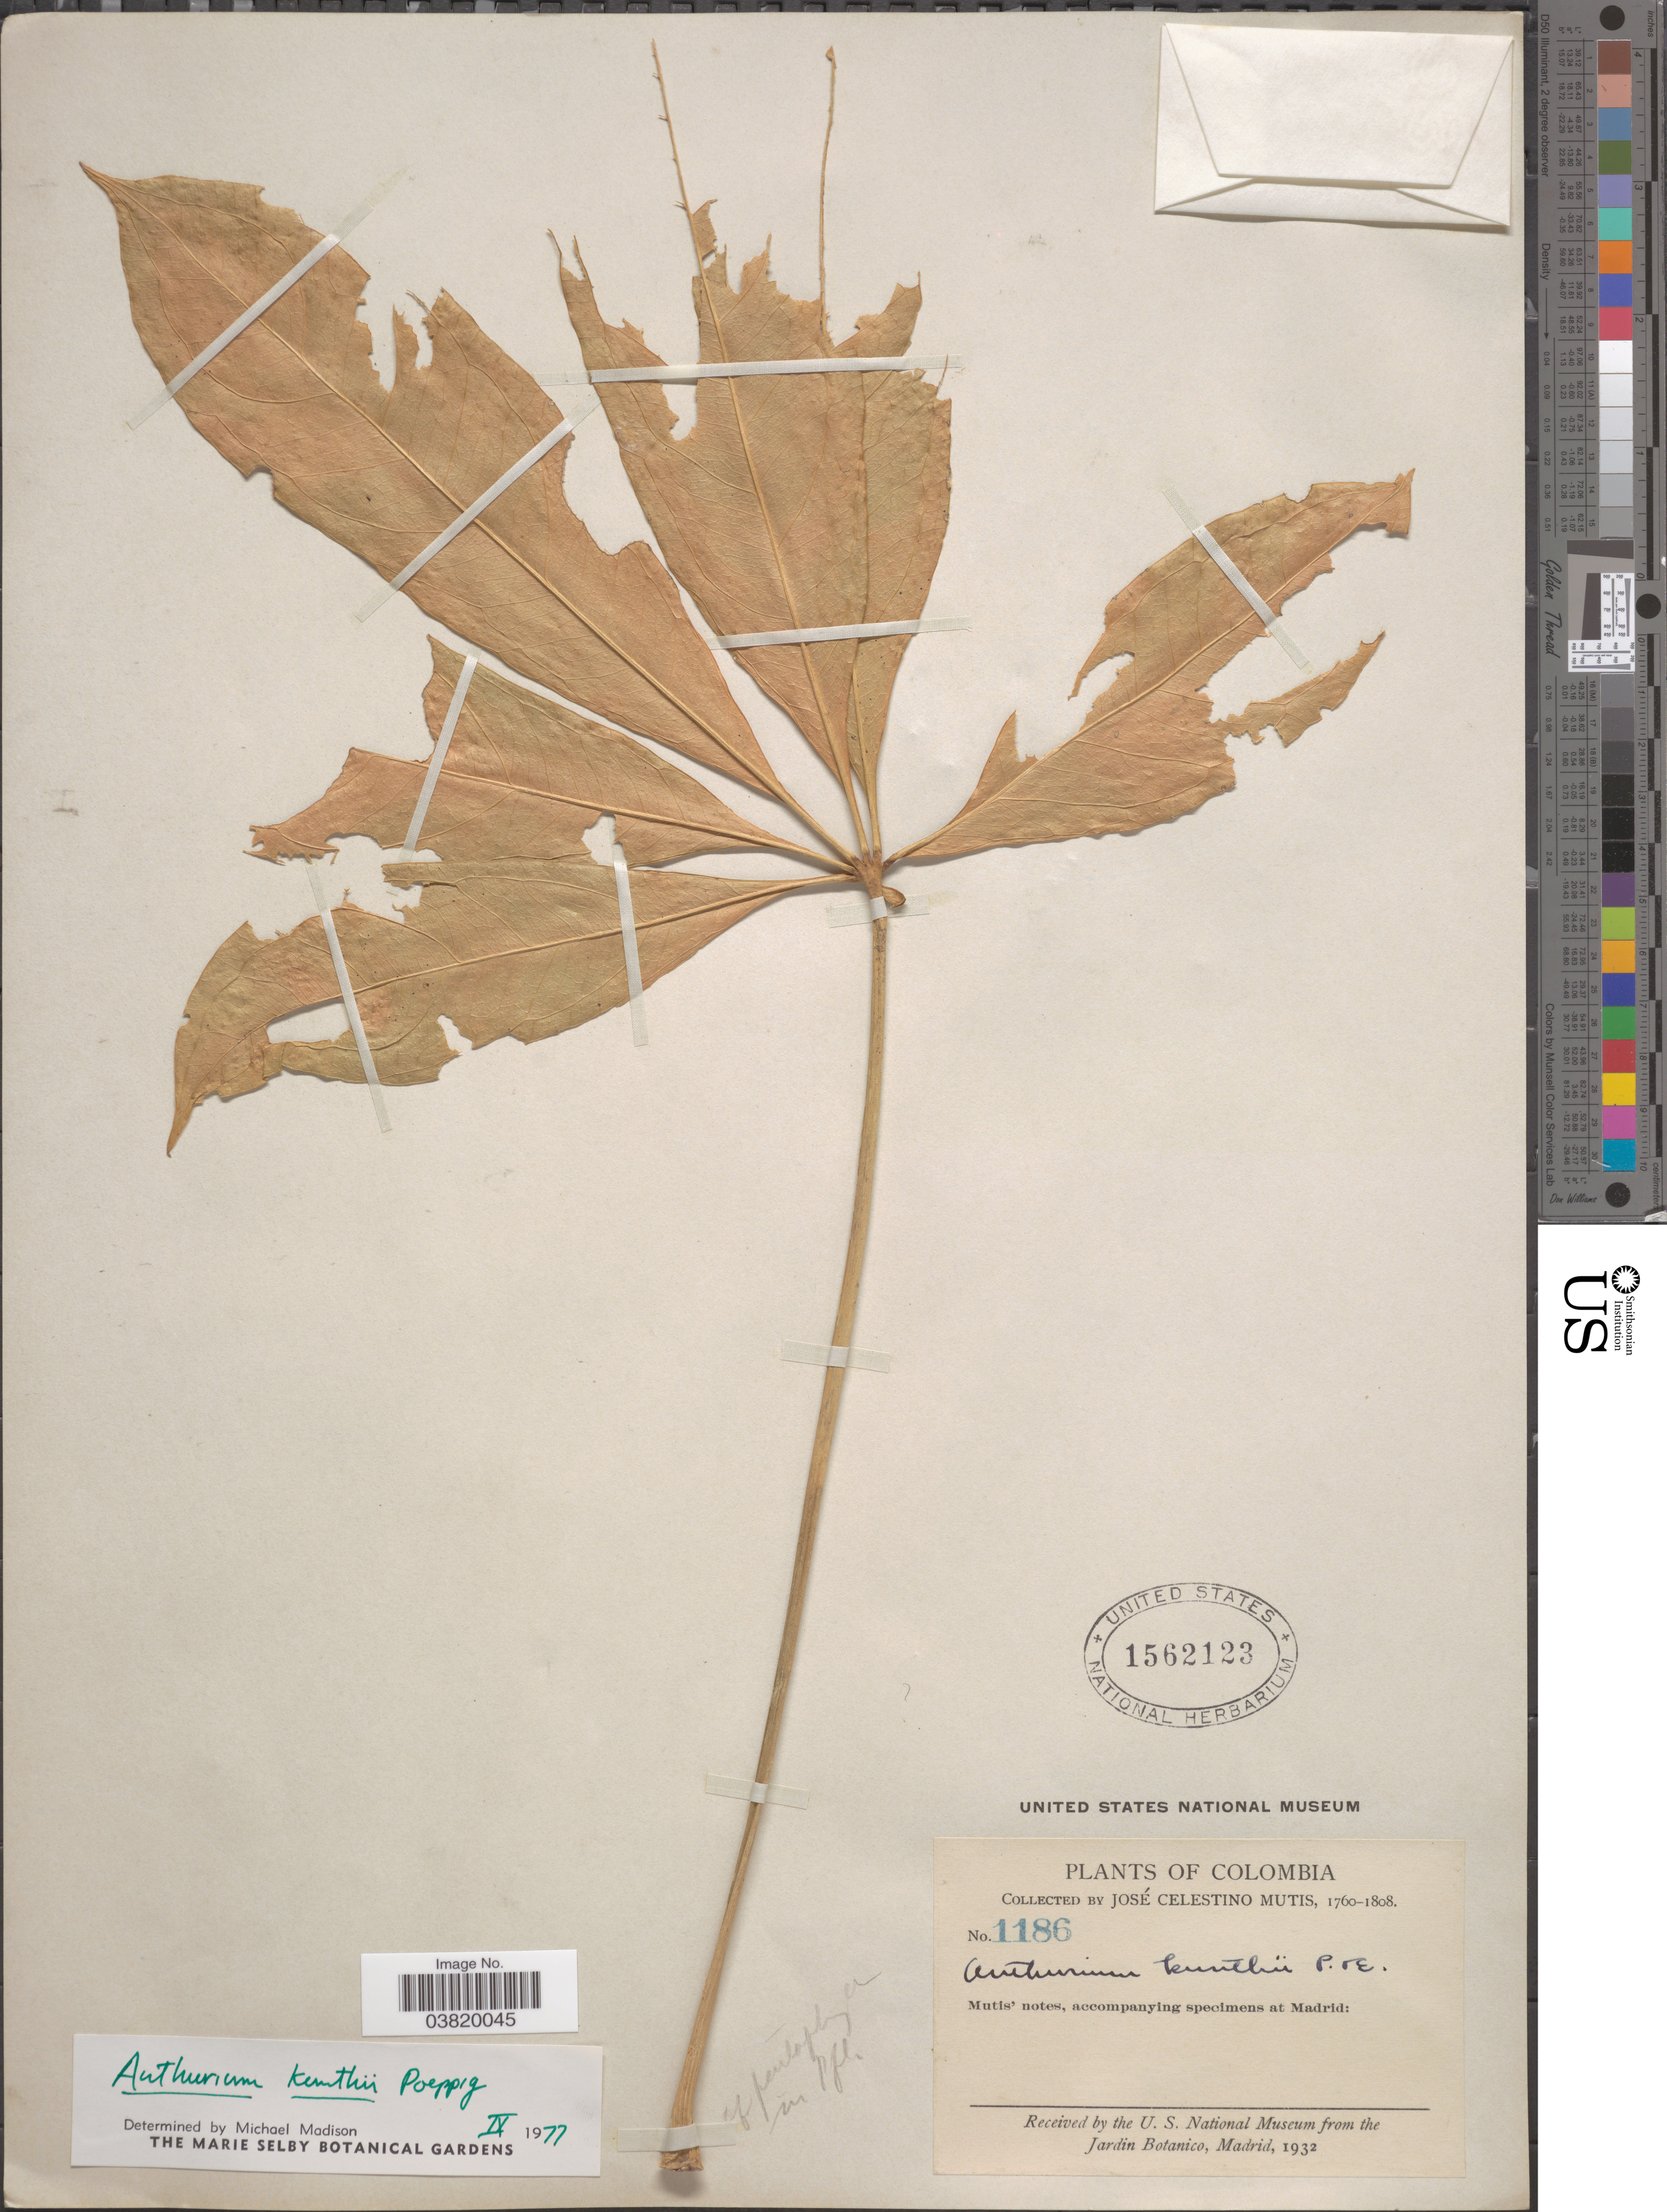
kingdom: Plantae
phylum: Tracheophyta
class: Liliopsida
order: Alismatales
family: Araceae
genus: Anthurium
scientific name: Anthurium kunthii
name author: Poepp.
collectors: J. C. B. Mutis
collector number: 1186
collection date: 1760/1808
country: Colombia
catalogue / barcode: US 1562123